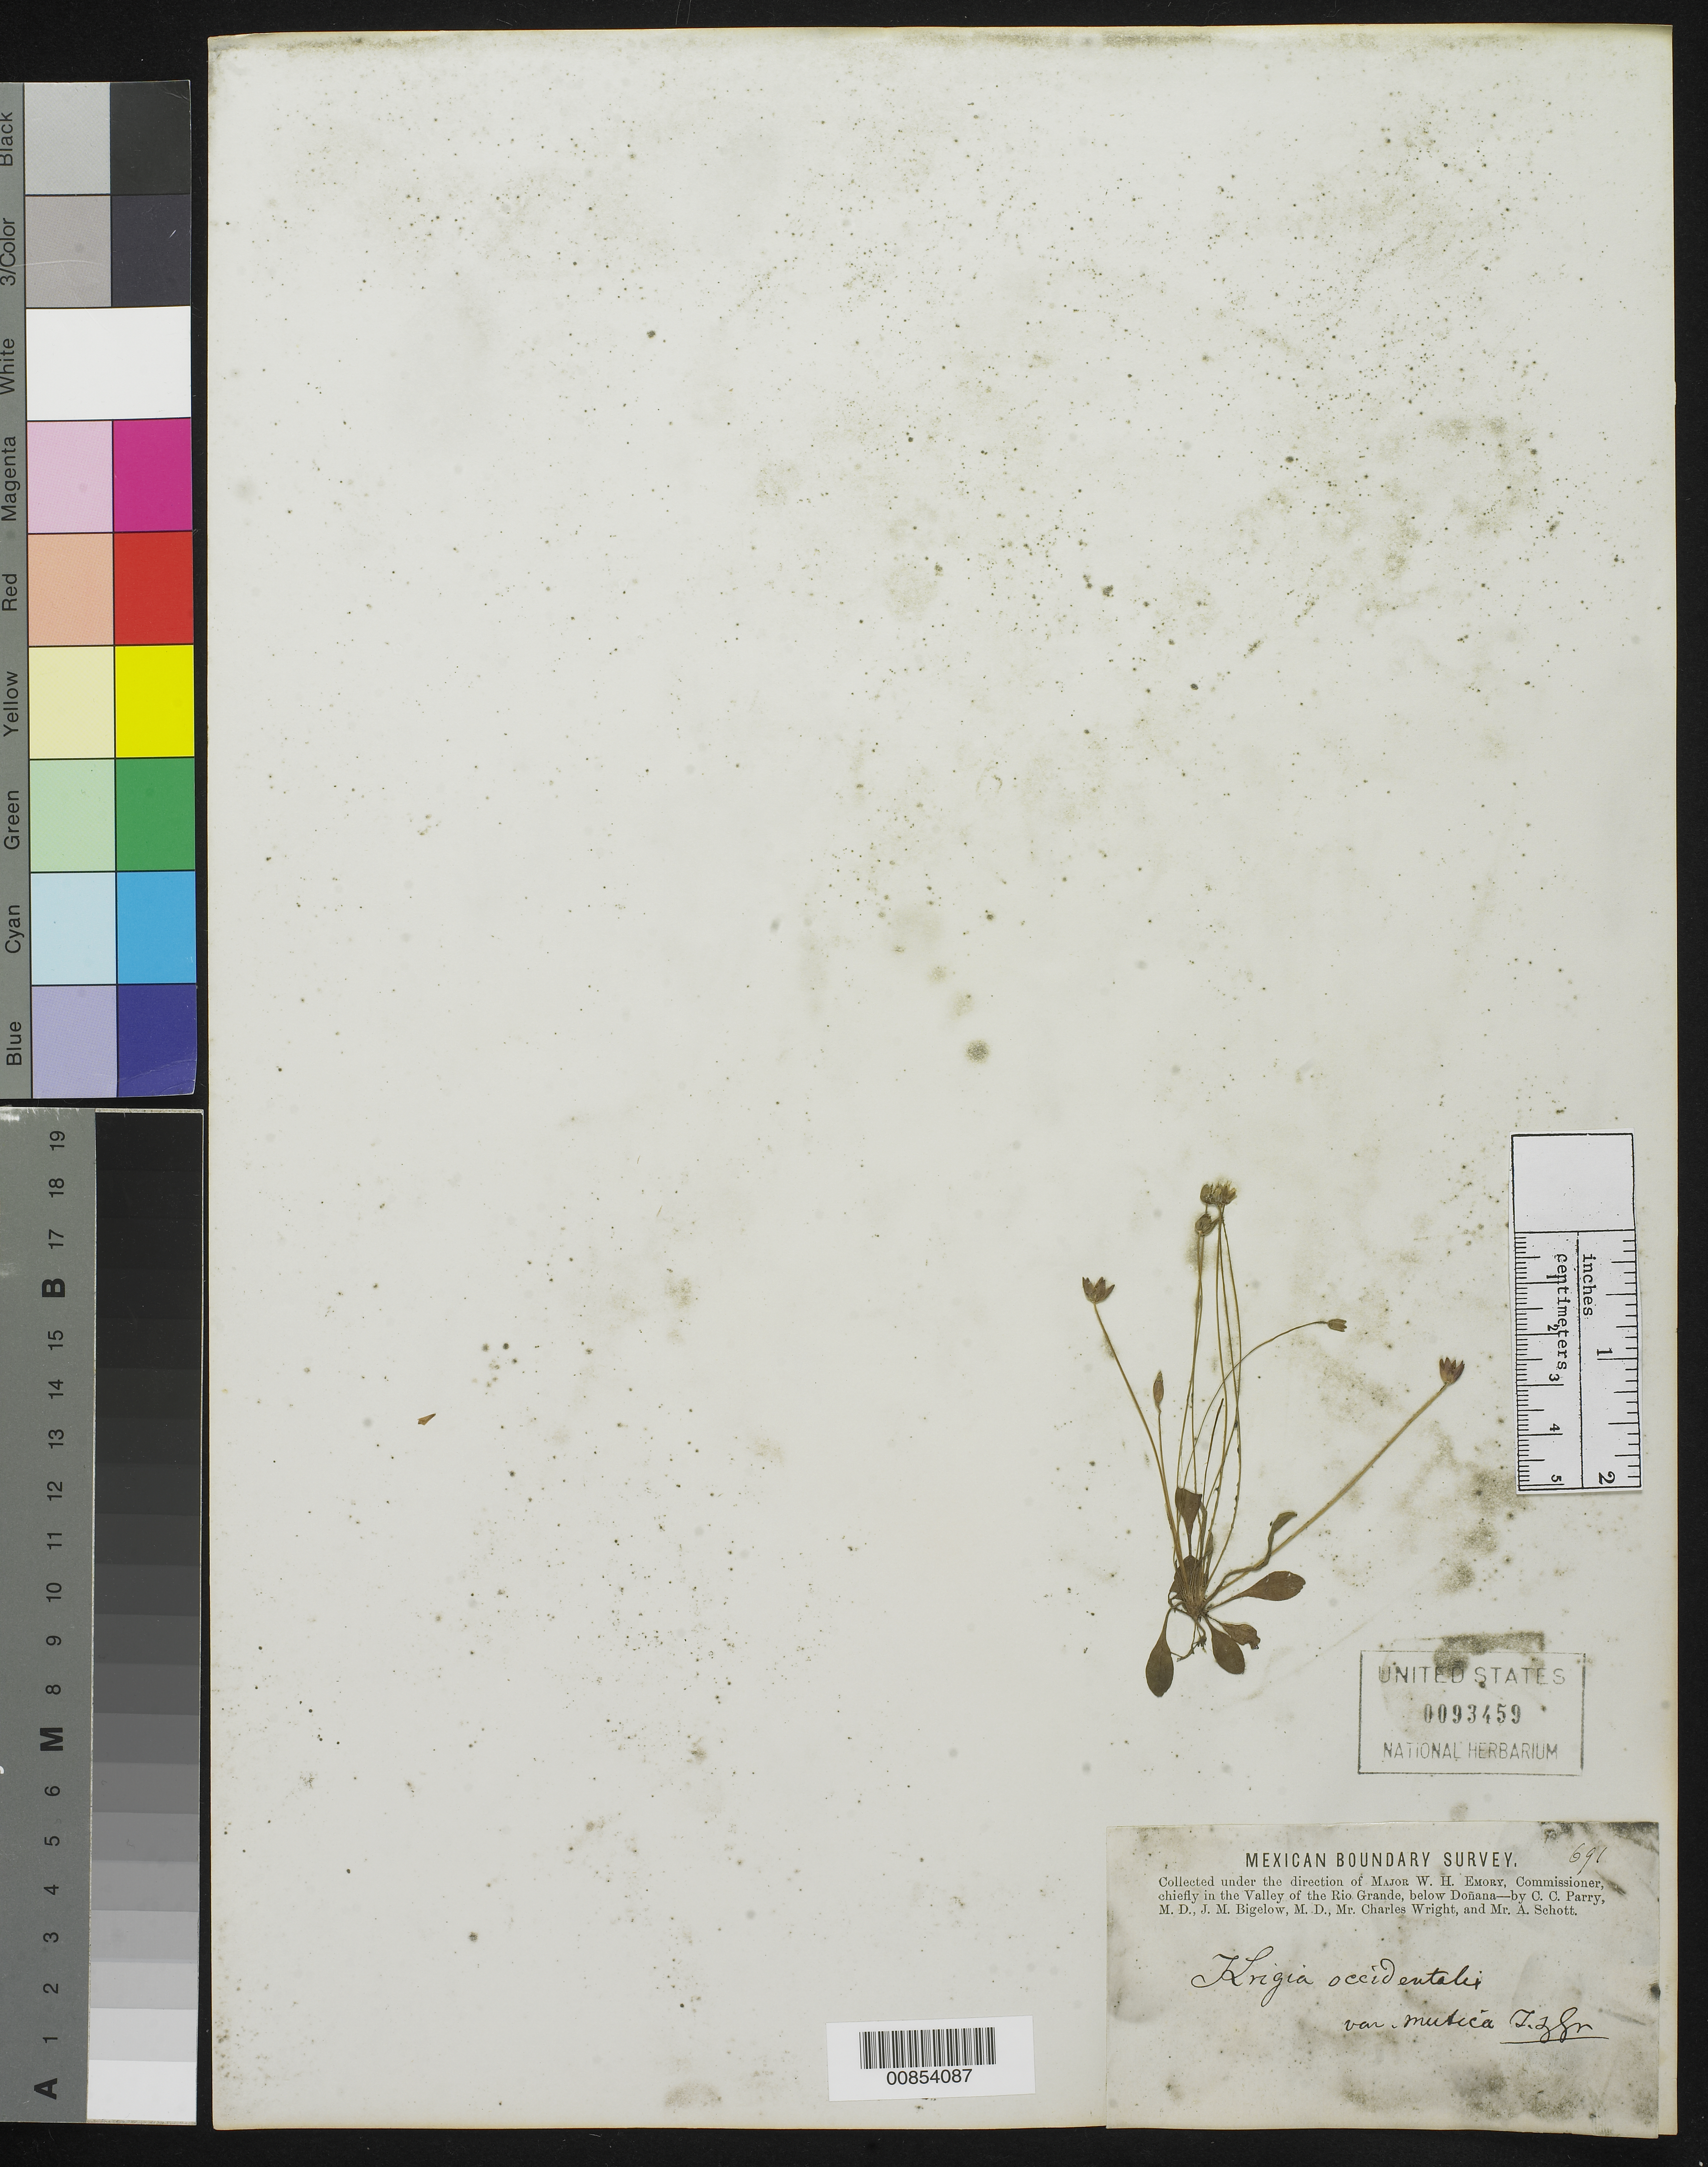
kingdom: Plantae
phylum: Tracheophyta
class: Magnoliopsida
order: Asterales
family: Asteraceae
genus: Krigia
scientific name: Krigia occidentalis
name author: Nutt.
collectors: C. C. Parry, J. M. Bigelow, C. Wright & A. C. V. Schott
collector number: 691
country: United States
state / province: New Mexico / Texas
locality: Valley of the Rio Grande, below Doñana.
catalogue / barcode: US 93459